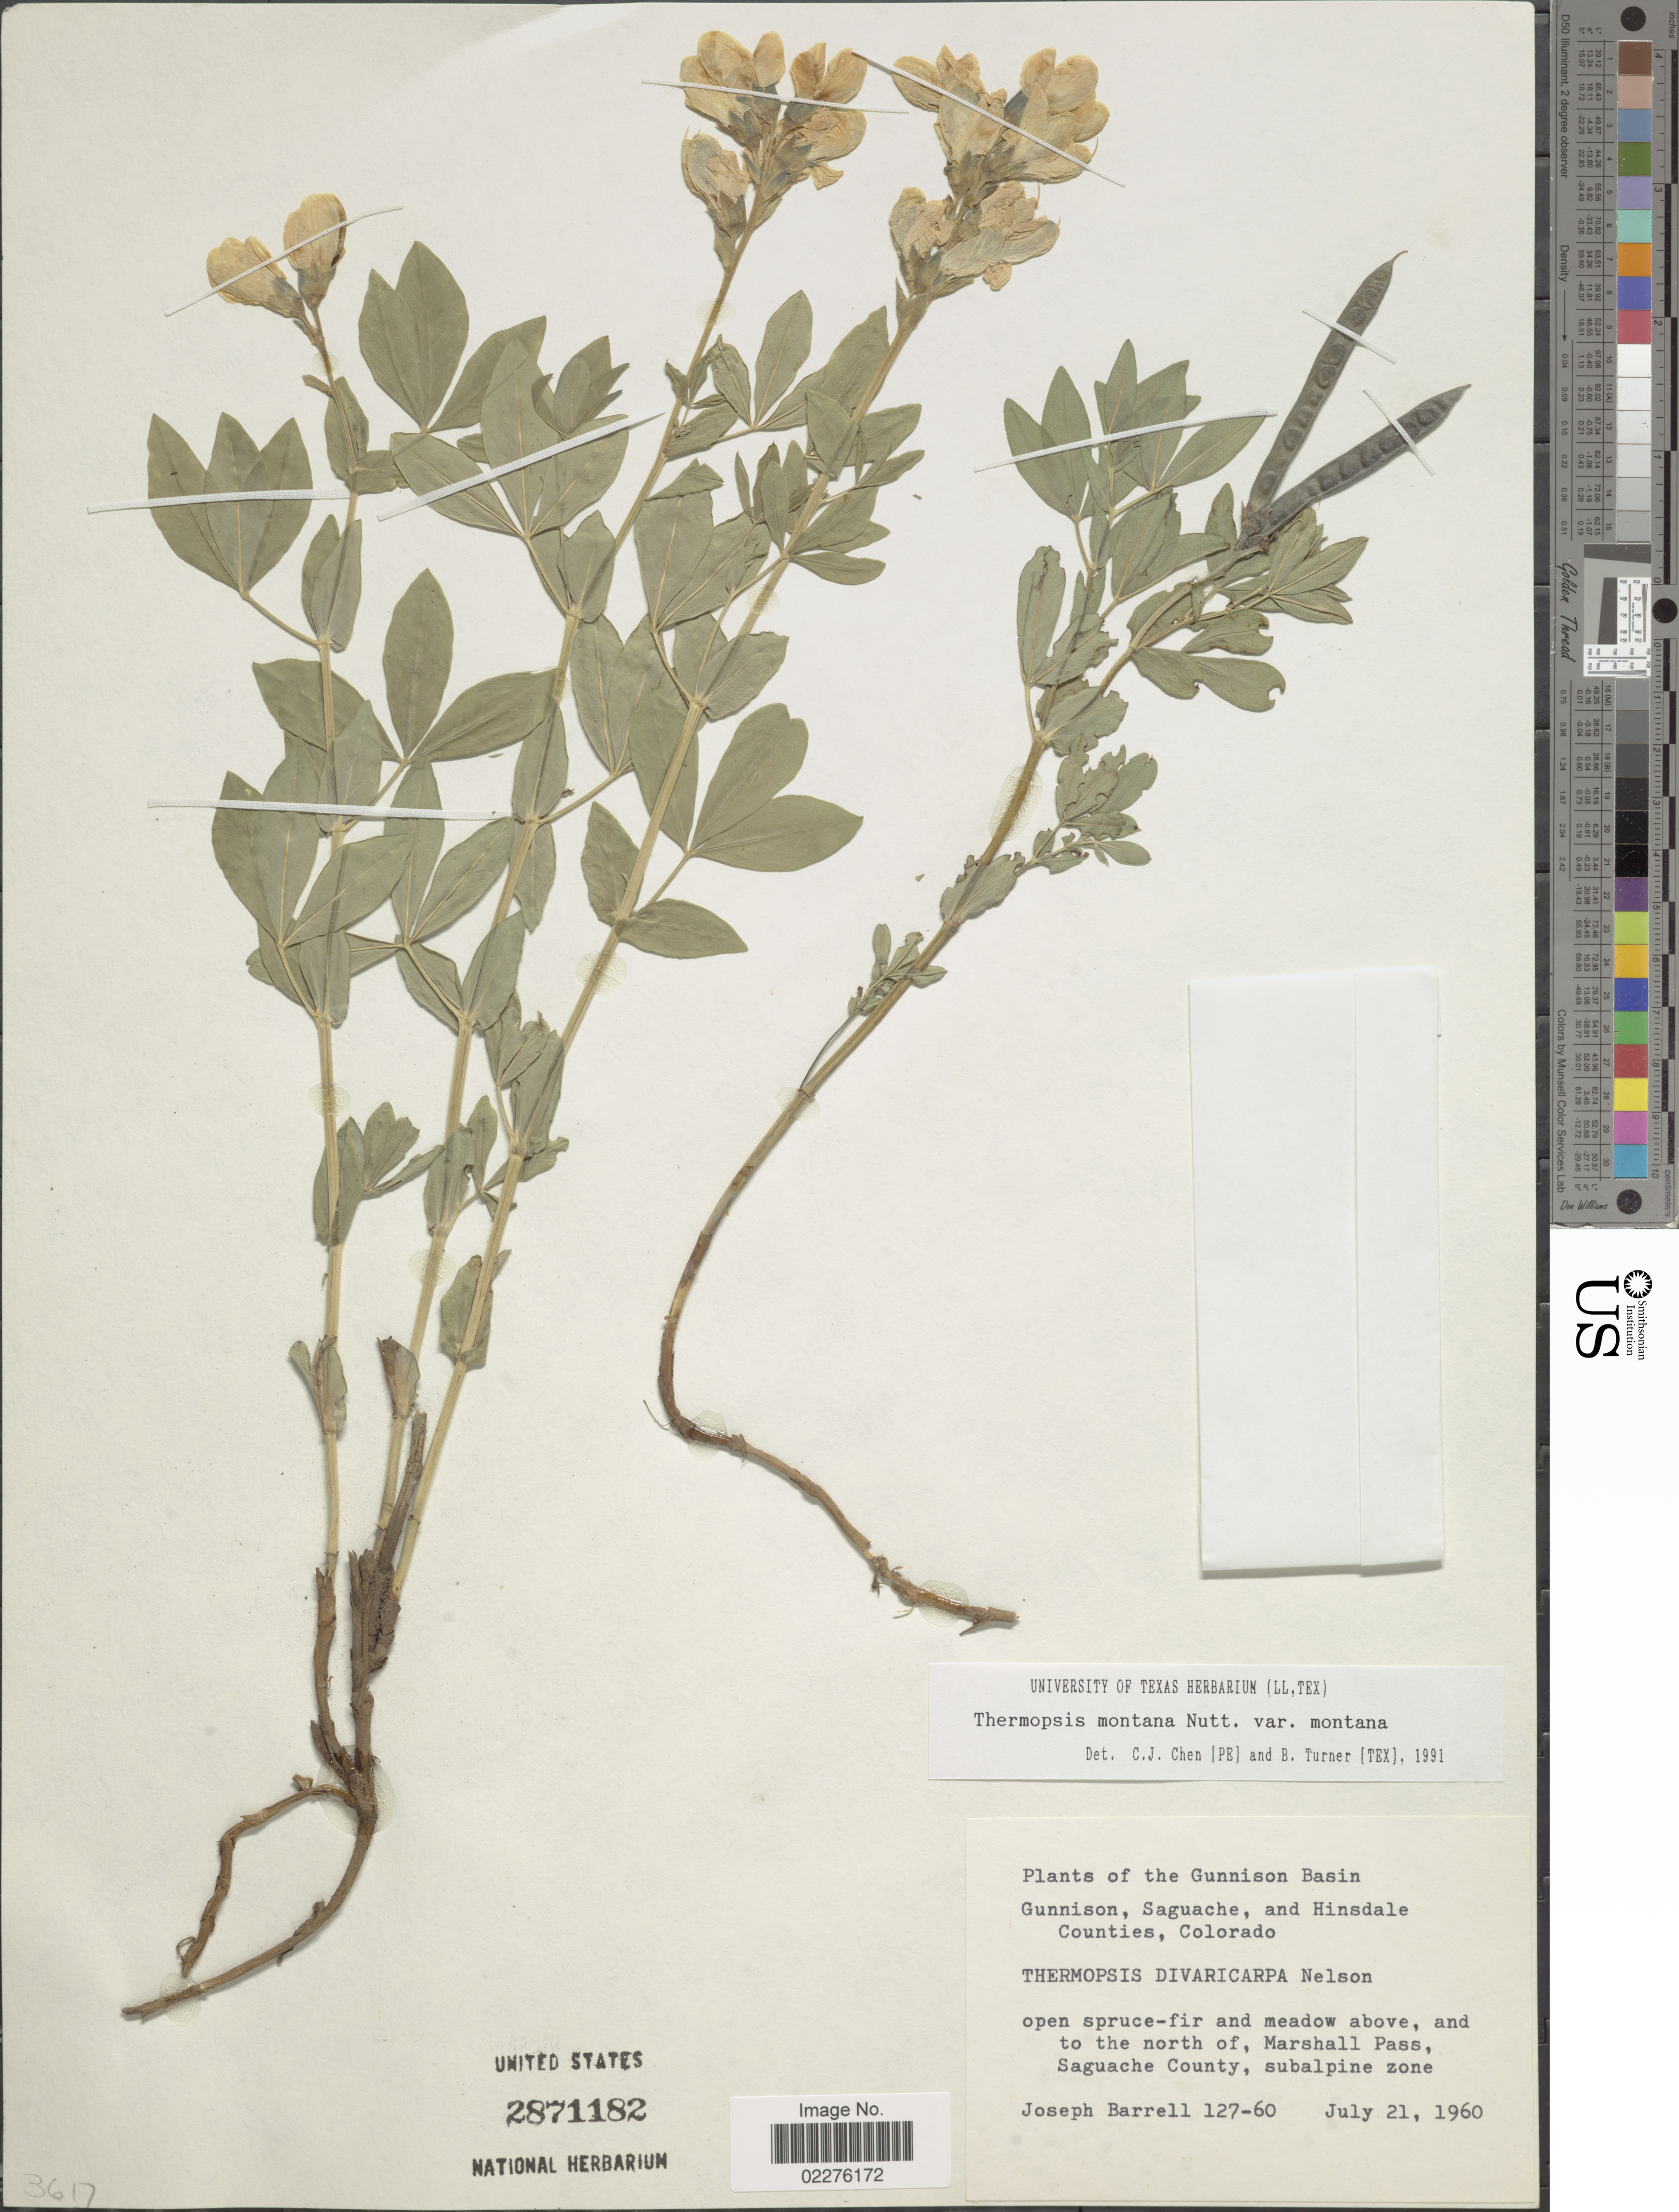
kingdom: Plantae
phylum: Tracheophyta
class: Magnoliopsida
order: Fabales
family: Fabaceae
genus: Thermopsis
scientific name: Thermopsis montana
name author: Nutt.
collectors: J. Barrell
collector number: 127-60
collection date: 1960-07-21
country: United States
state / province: Colorado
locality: The Gunnison Basin Gunnison, Saguache, and Hinsdale Counties, open spruce-fir and meadows above, and to the north of, Marshall Pass, Saguache County, subalpine zone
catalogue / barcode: US 2871182